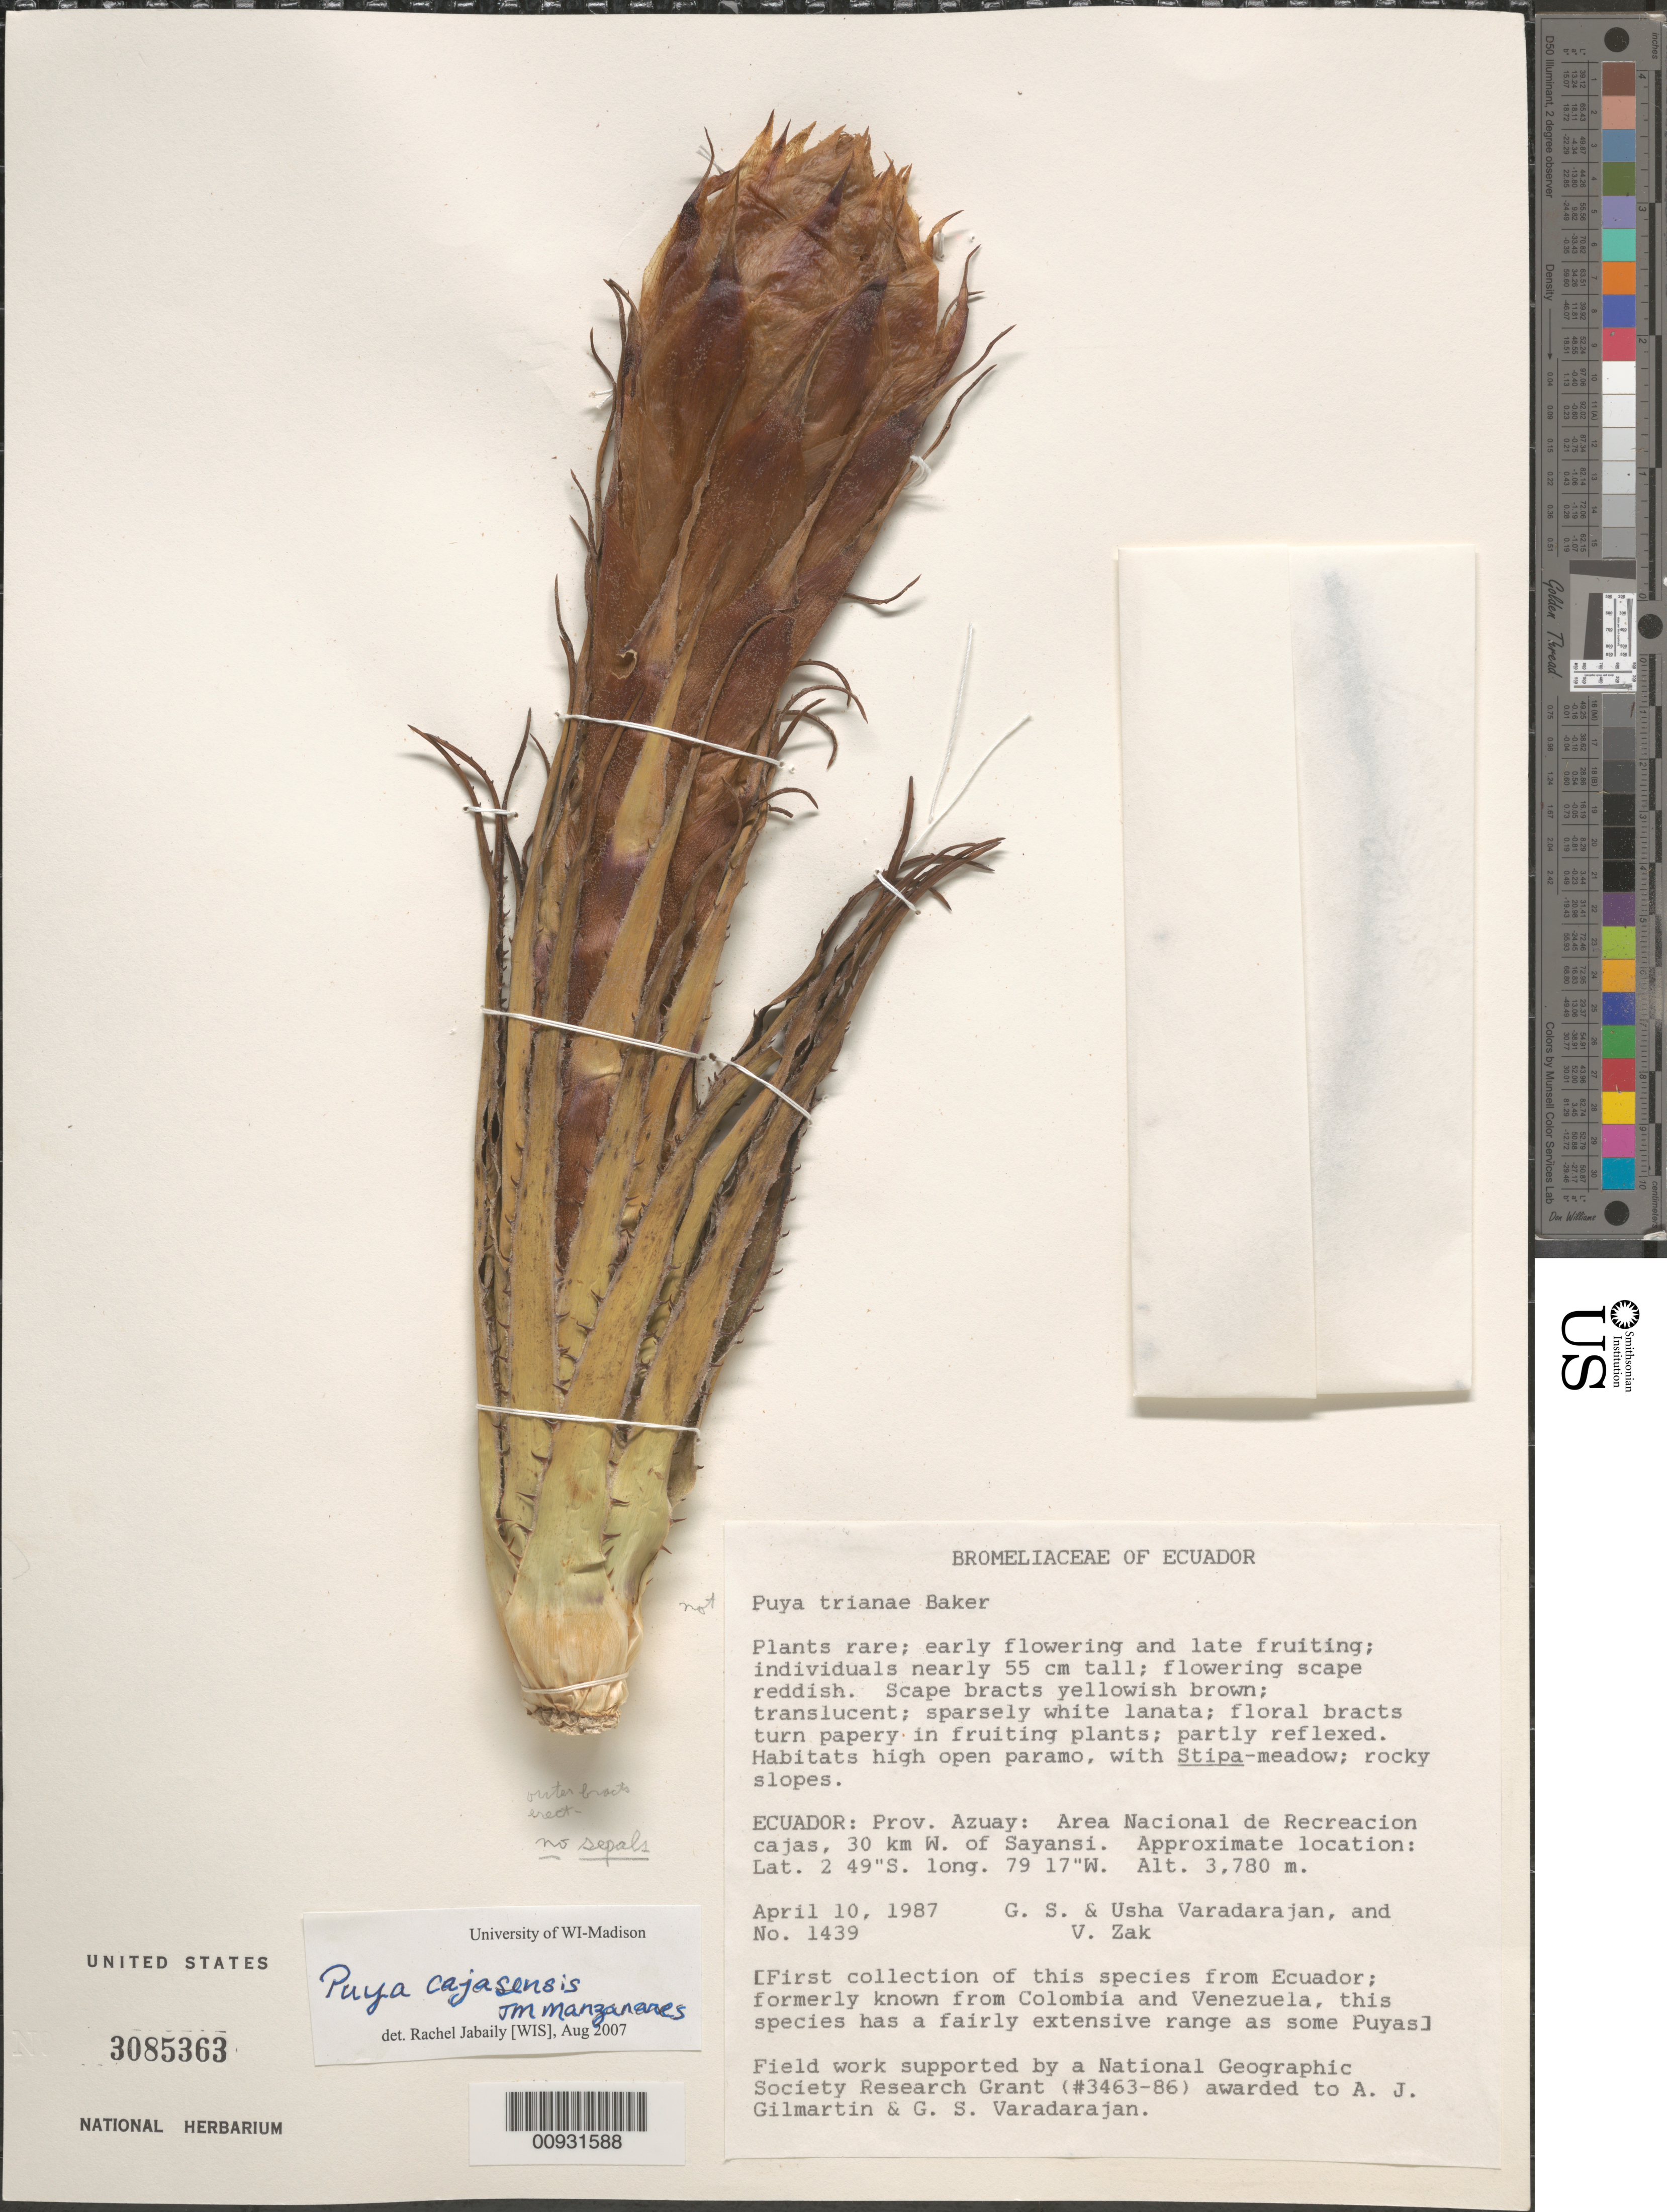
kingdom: Plantae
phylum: Tracheophyta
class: Liliopsida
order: Poales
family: Bromeliaceae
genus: Puya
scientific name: Puya cajasensis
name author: Manzan.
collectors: G. S. Varadarajan & U. Varadarajan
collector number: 1439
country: Ecuador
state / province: Azuay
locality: Nacional de Recreacion cajas, W of Sayansi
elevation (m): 3780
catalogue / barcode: US 3085363